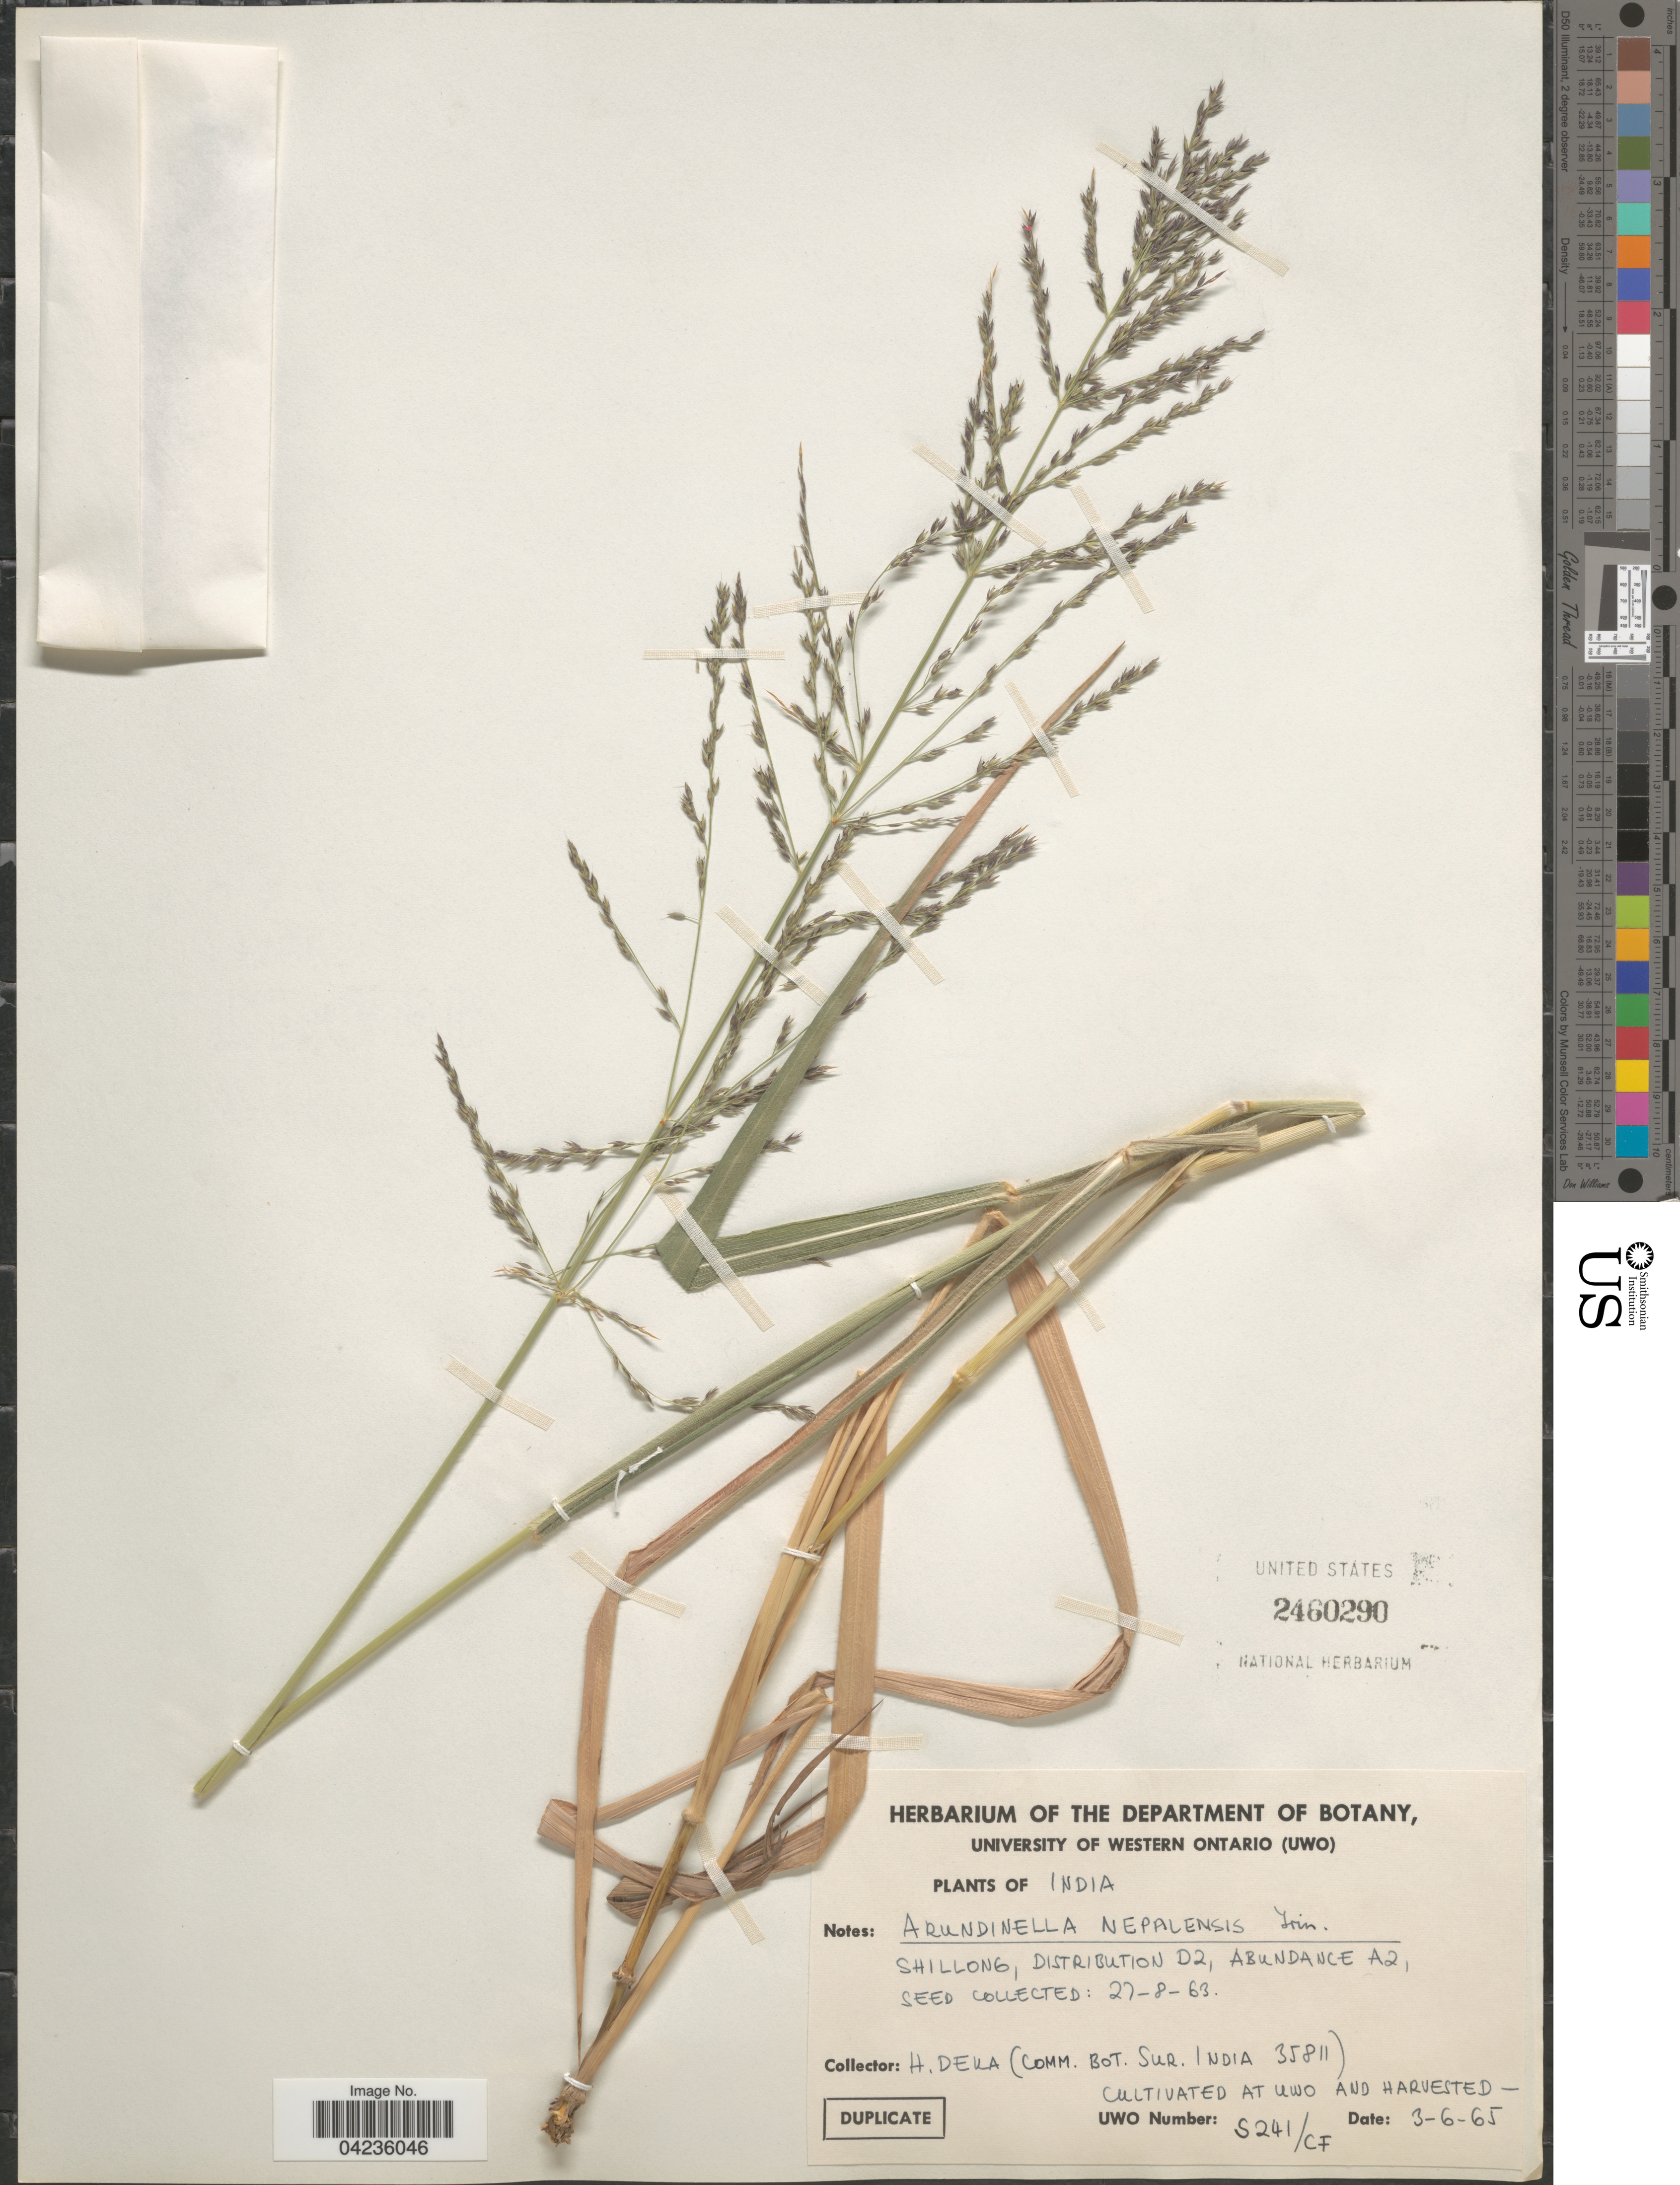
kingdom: Plantae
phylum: Tracheophyta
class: Liliopsida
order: Poales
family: Poaceae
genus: Arundinella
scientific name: Arundinella nepalensis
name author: Trin.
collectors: H. Deka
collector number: S241/CF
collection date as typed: Transcribed d/m/y: 3/6/65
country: Canada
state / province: Ontario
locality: At UWO.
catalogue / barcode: US 2460290